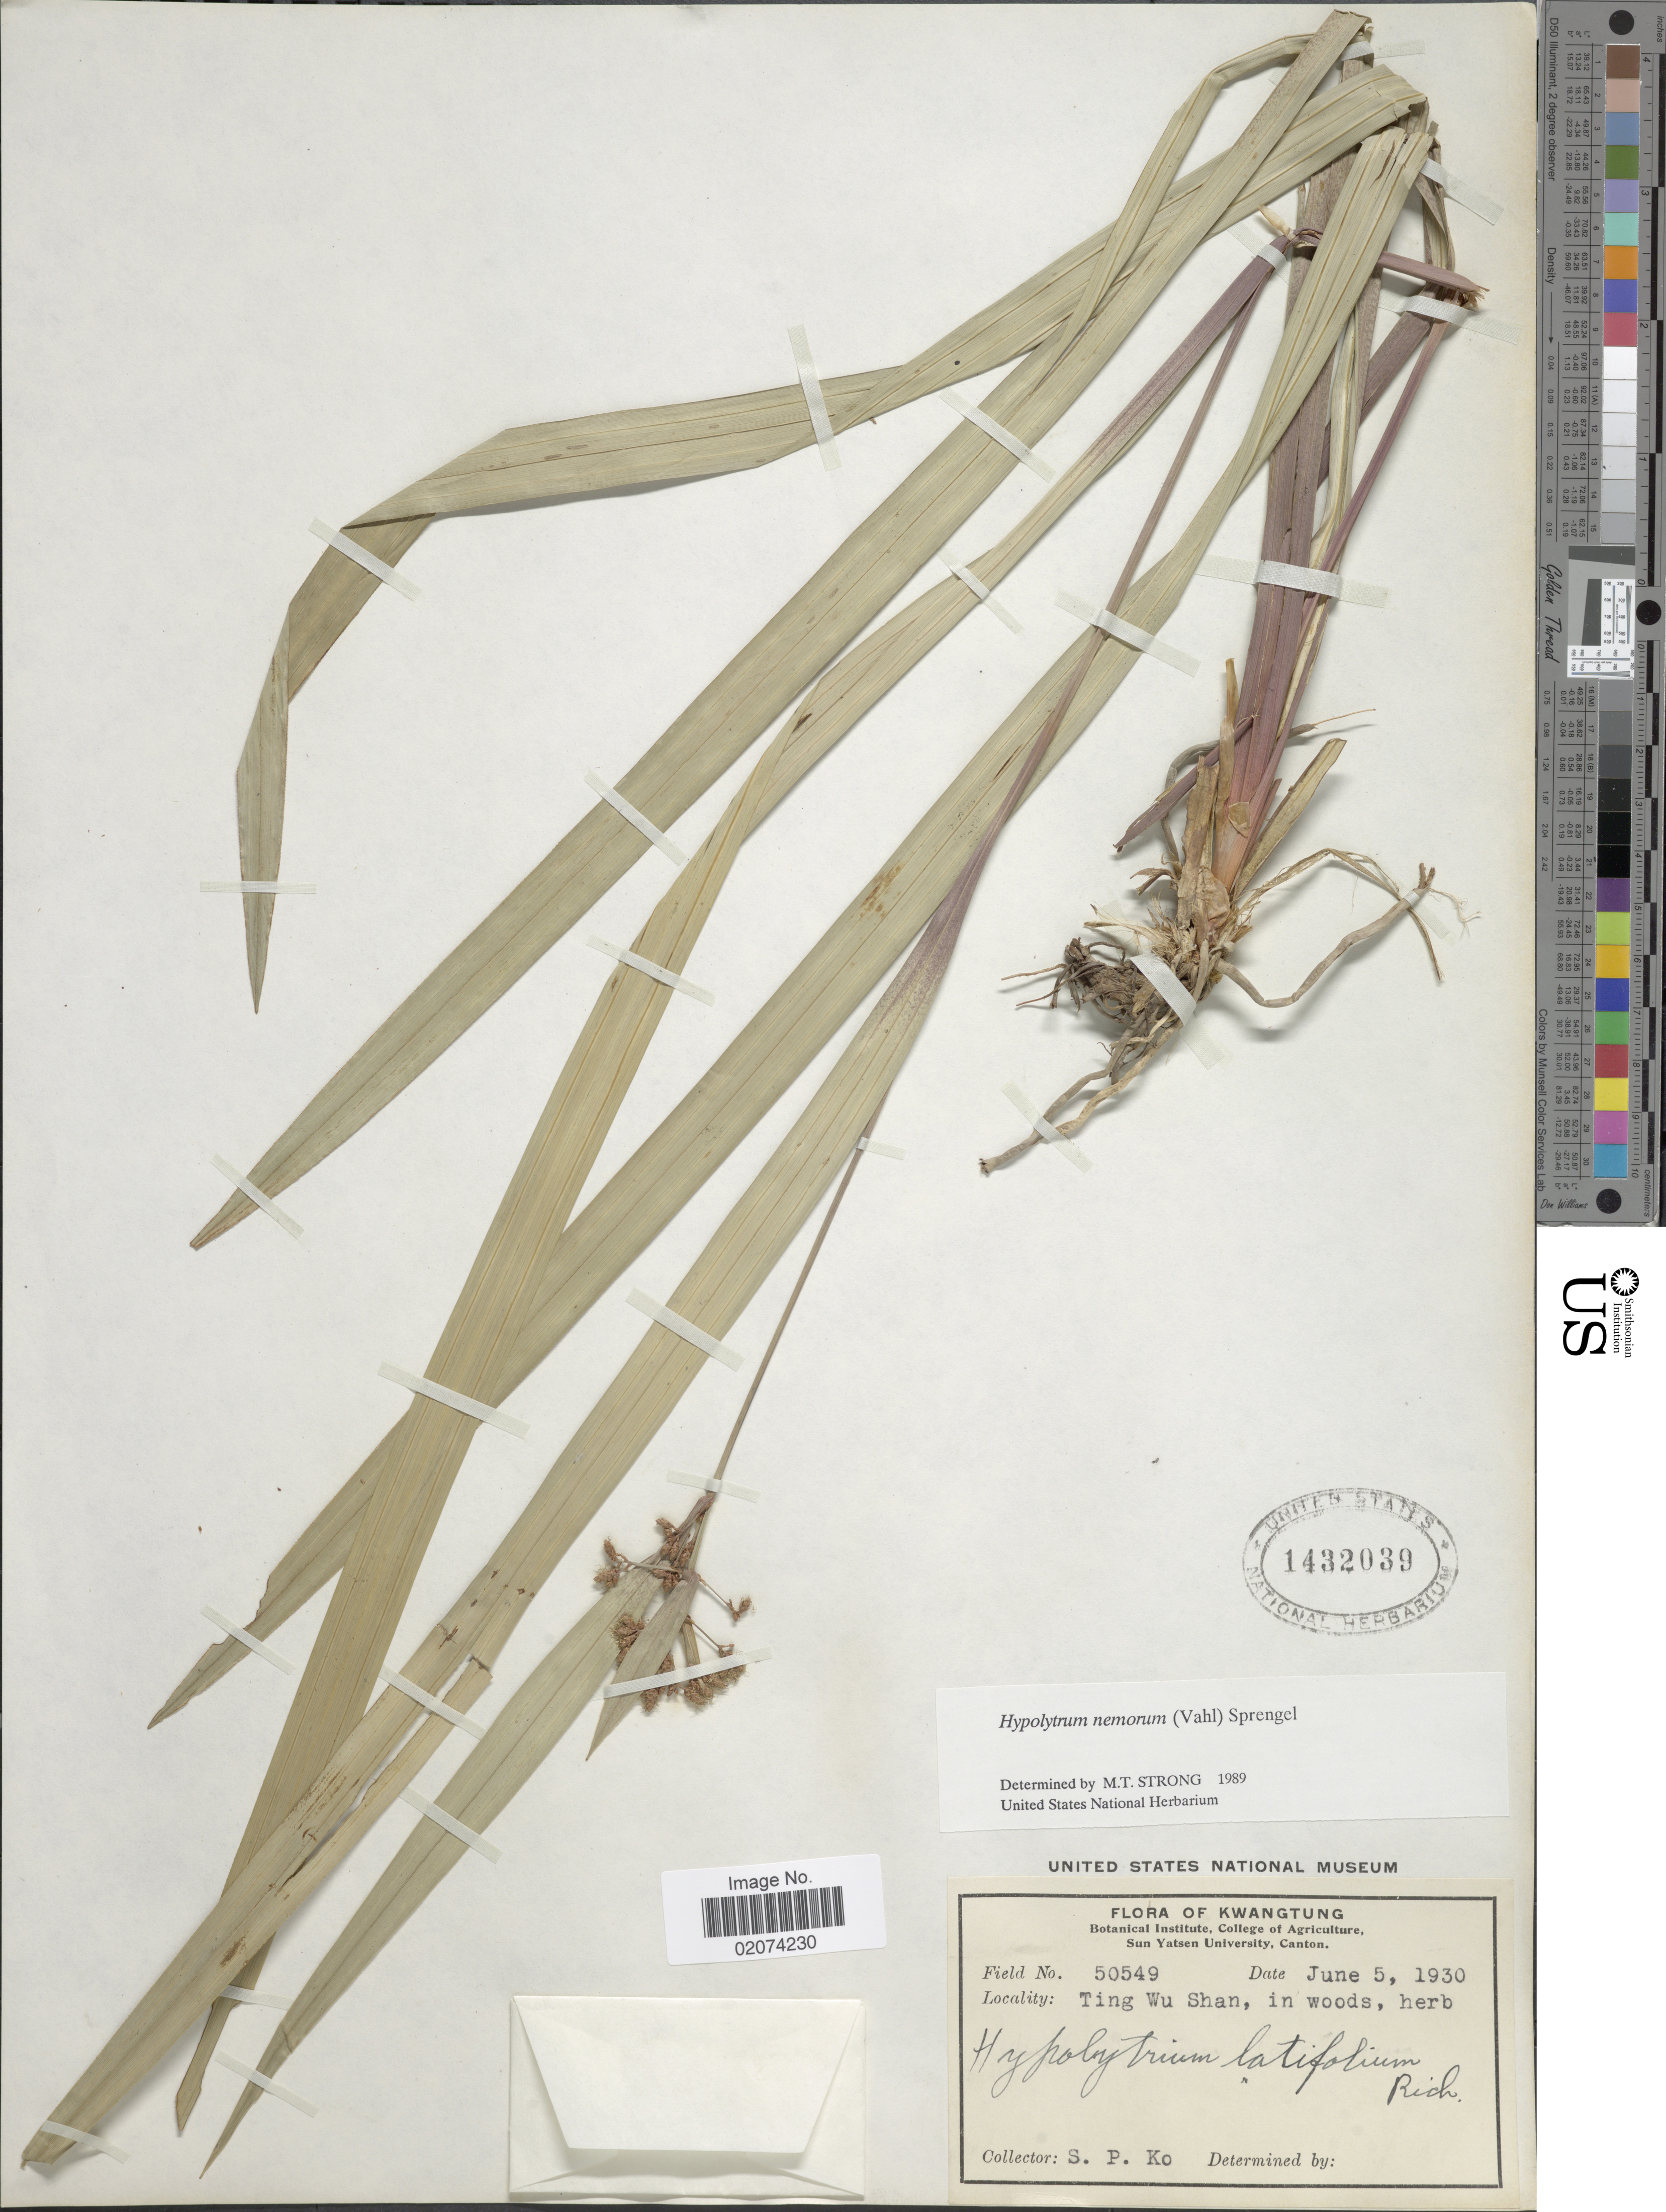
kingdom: Plantae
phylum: Tracheophyta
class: Liliopsida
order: Poales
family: Cyperaceae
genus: Hypolytrum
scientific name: Hypolytrum nemorum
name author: (Vahl) Spreng.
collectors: S. P. Ko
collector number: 50549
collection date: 1930-06-05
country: China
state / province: Guangdong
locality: Kwangtung. Ting Wu Shan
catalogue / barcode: US 1432039